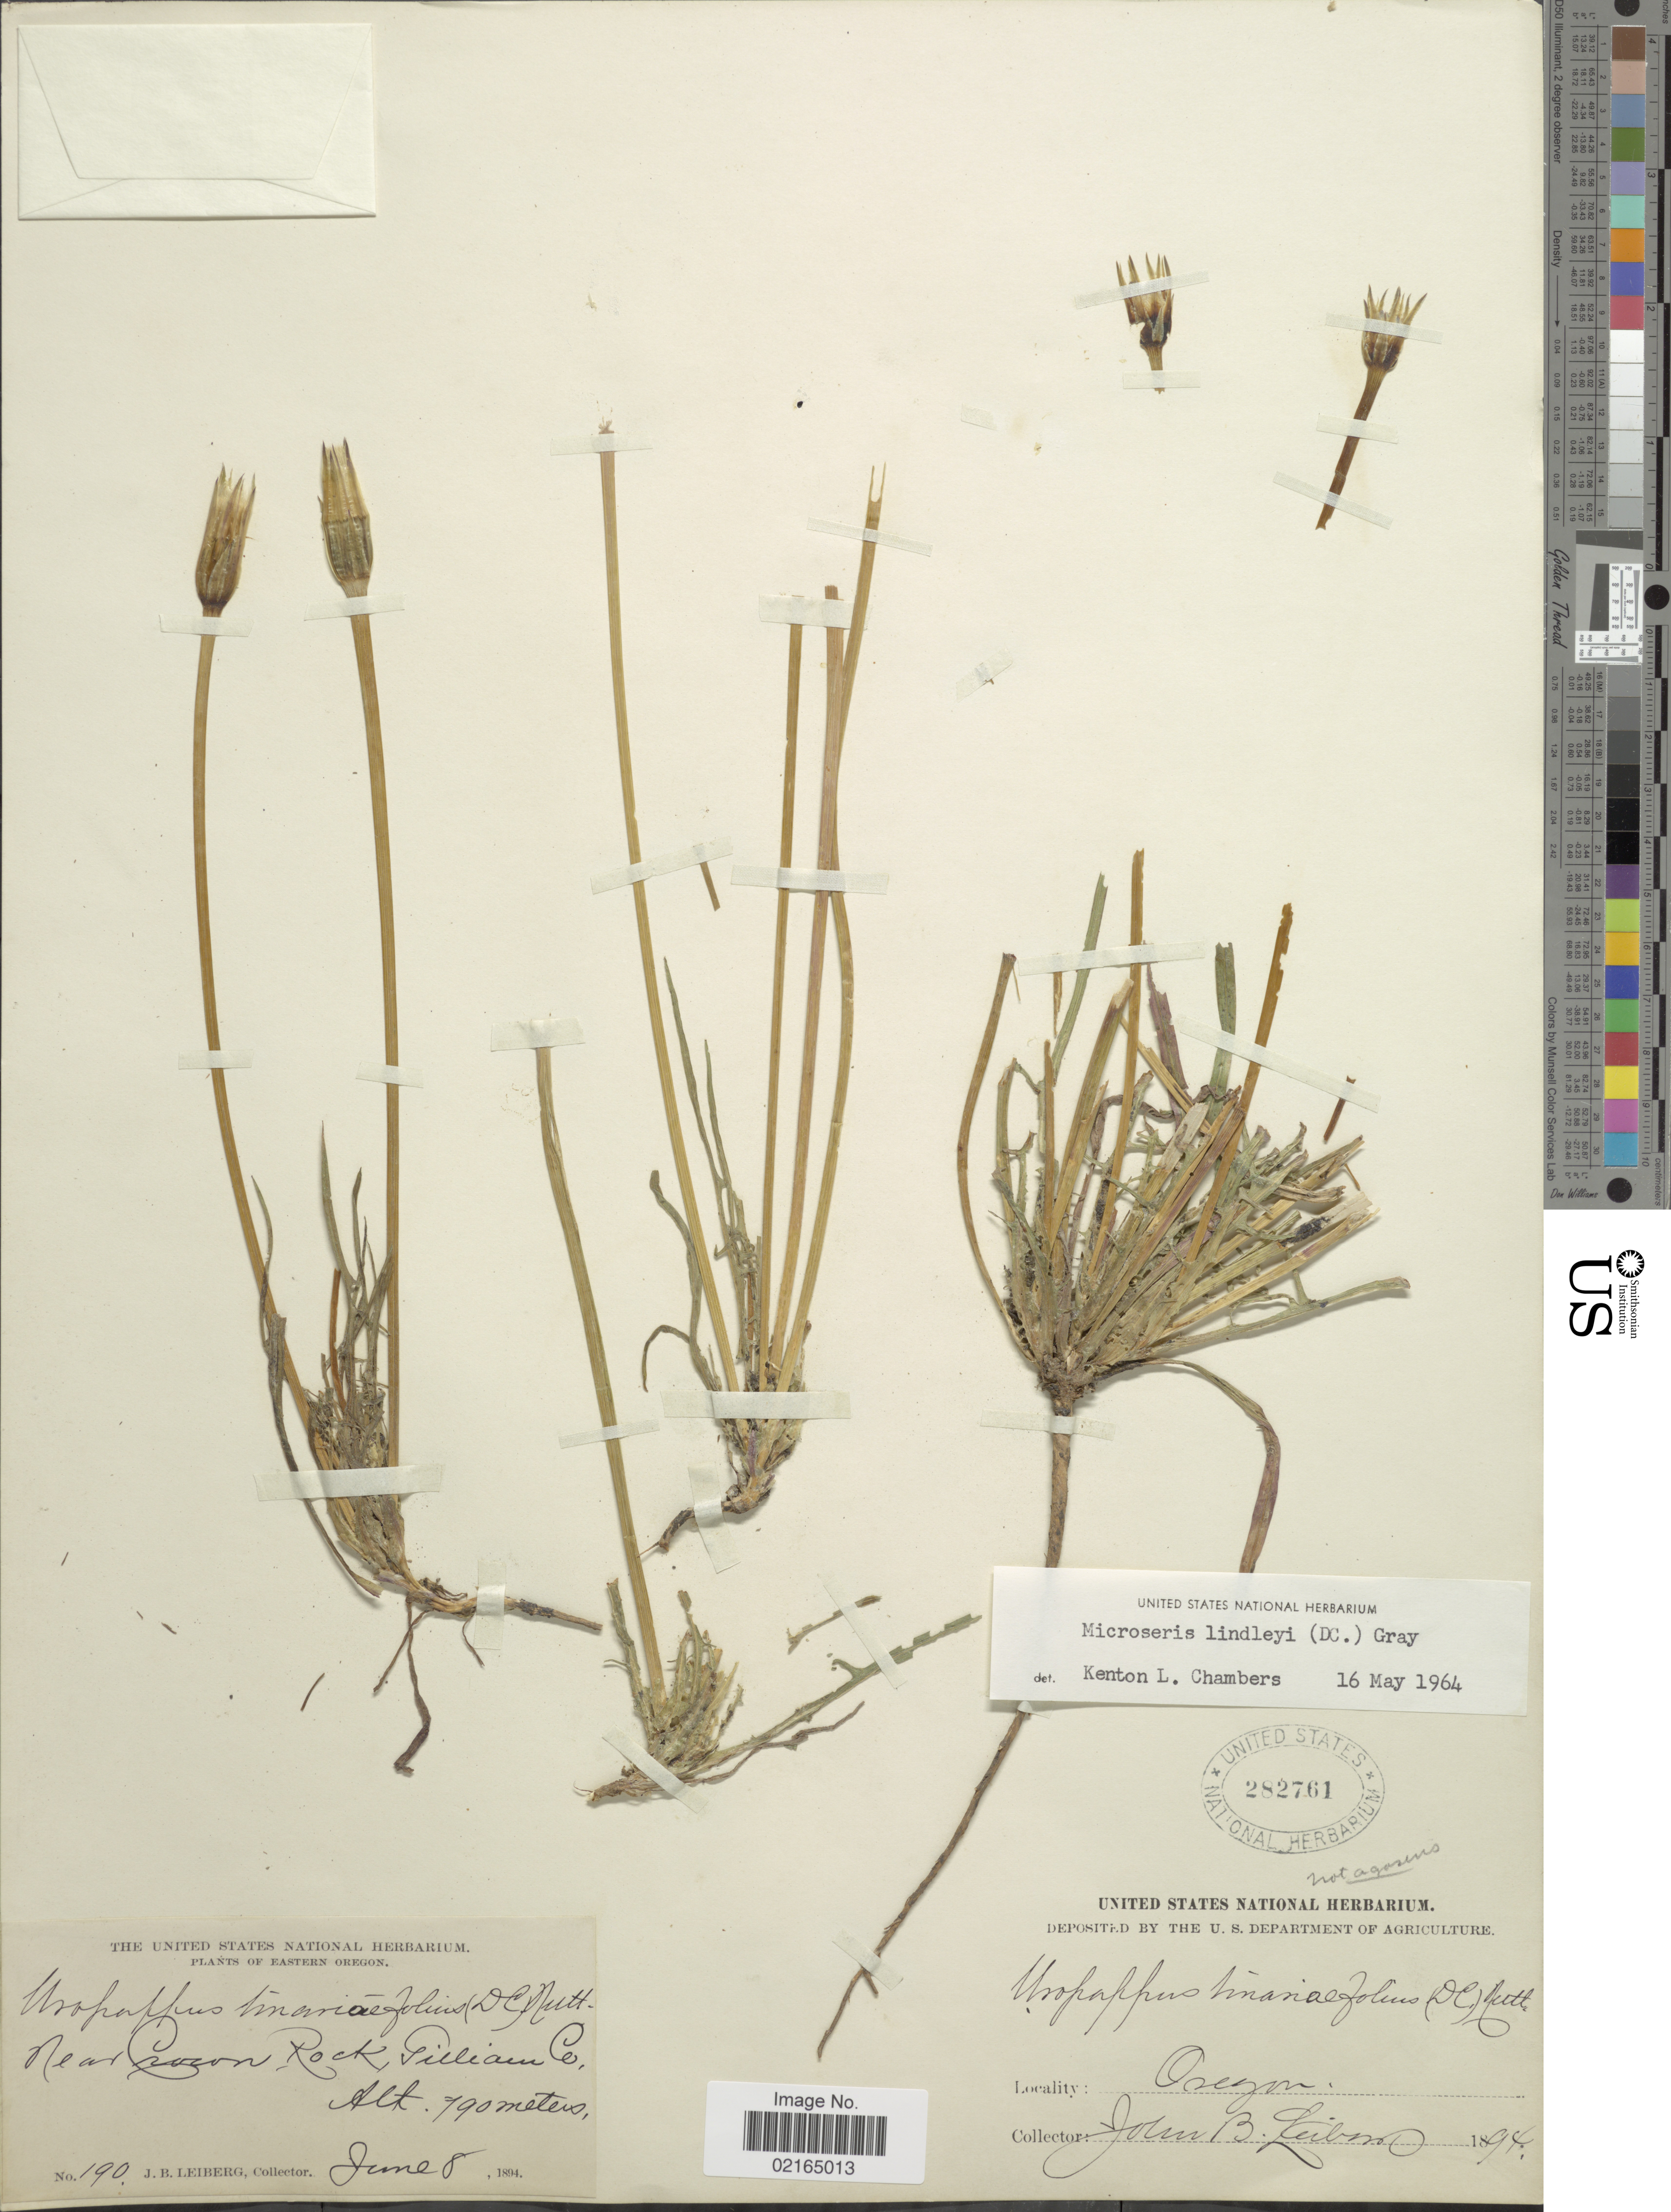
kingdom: Plantae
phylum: Tracheophyta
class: Magnoliopsida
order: Asterales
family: Asteraceae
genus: Uropappus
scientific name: Uropappus lindleyi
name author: (DC.) Nutt.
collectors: J. B. Leiberg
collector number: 190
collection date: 1894-06-08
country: United States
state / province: Oregon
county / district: Gilliam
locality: Near Crocon Rock, Gilliam Co.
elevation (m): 790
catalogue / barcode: US 282761